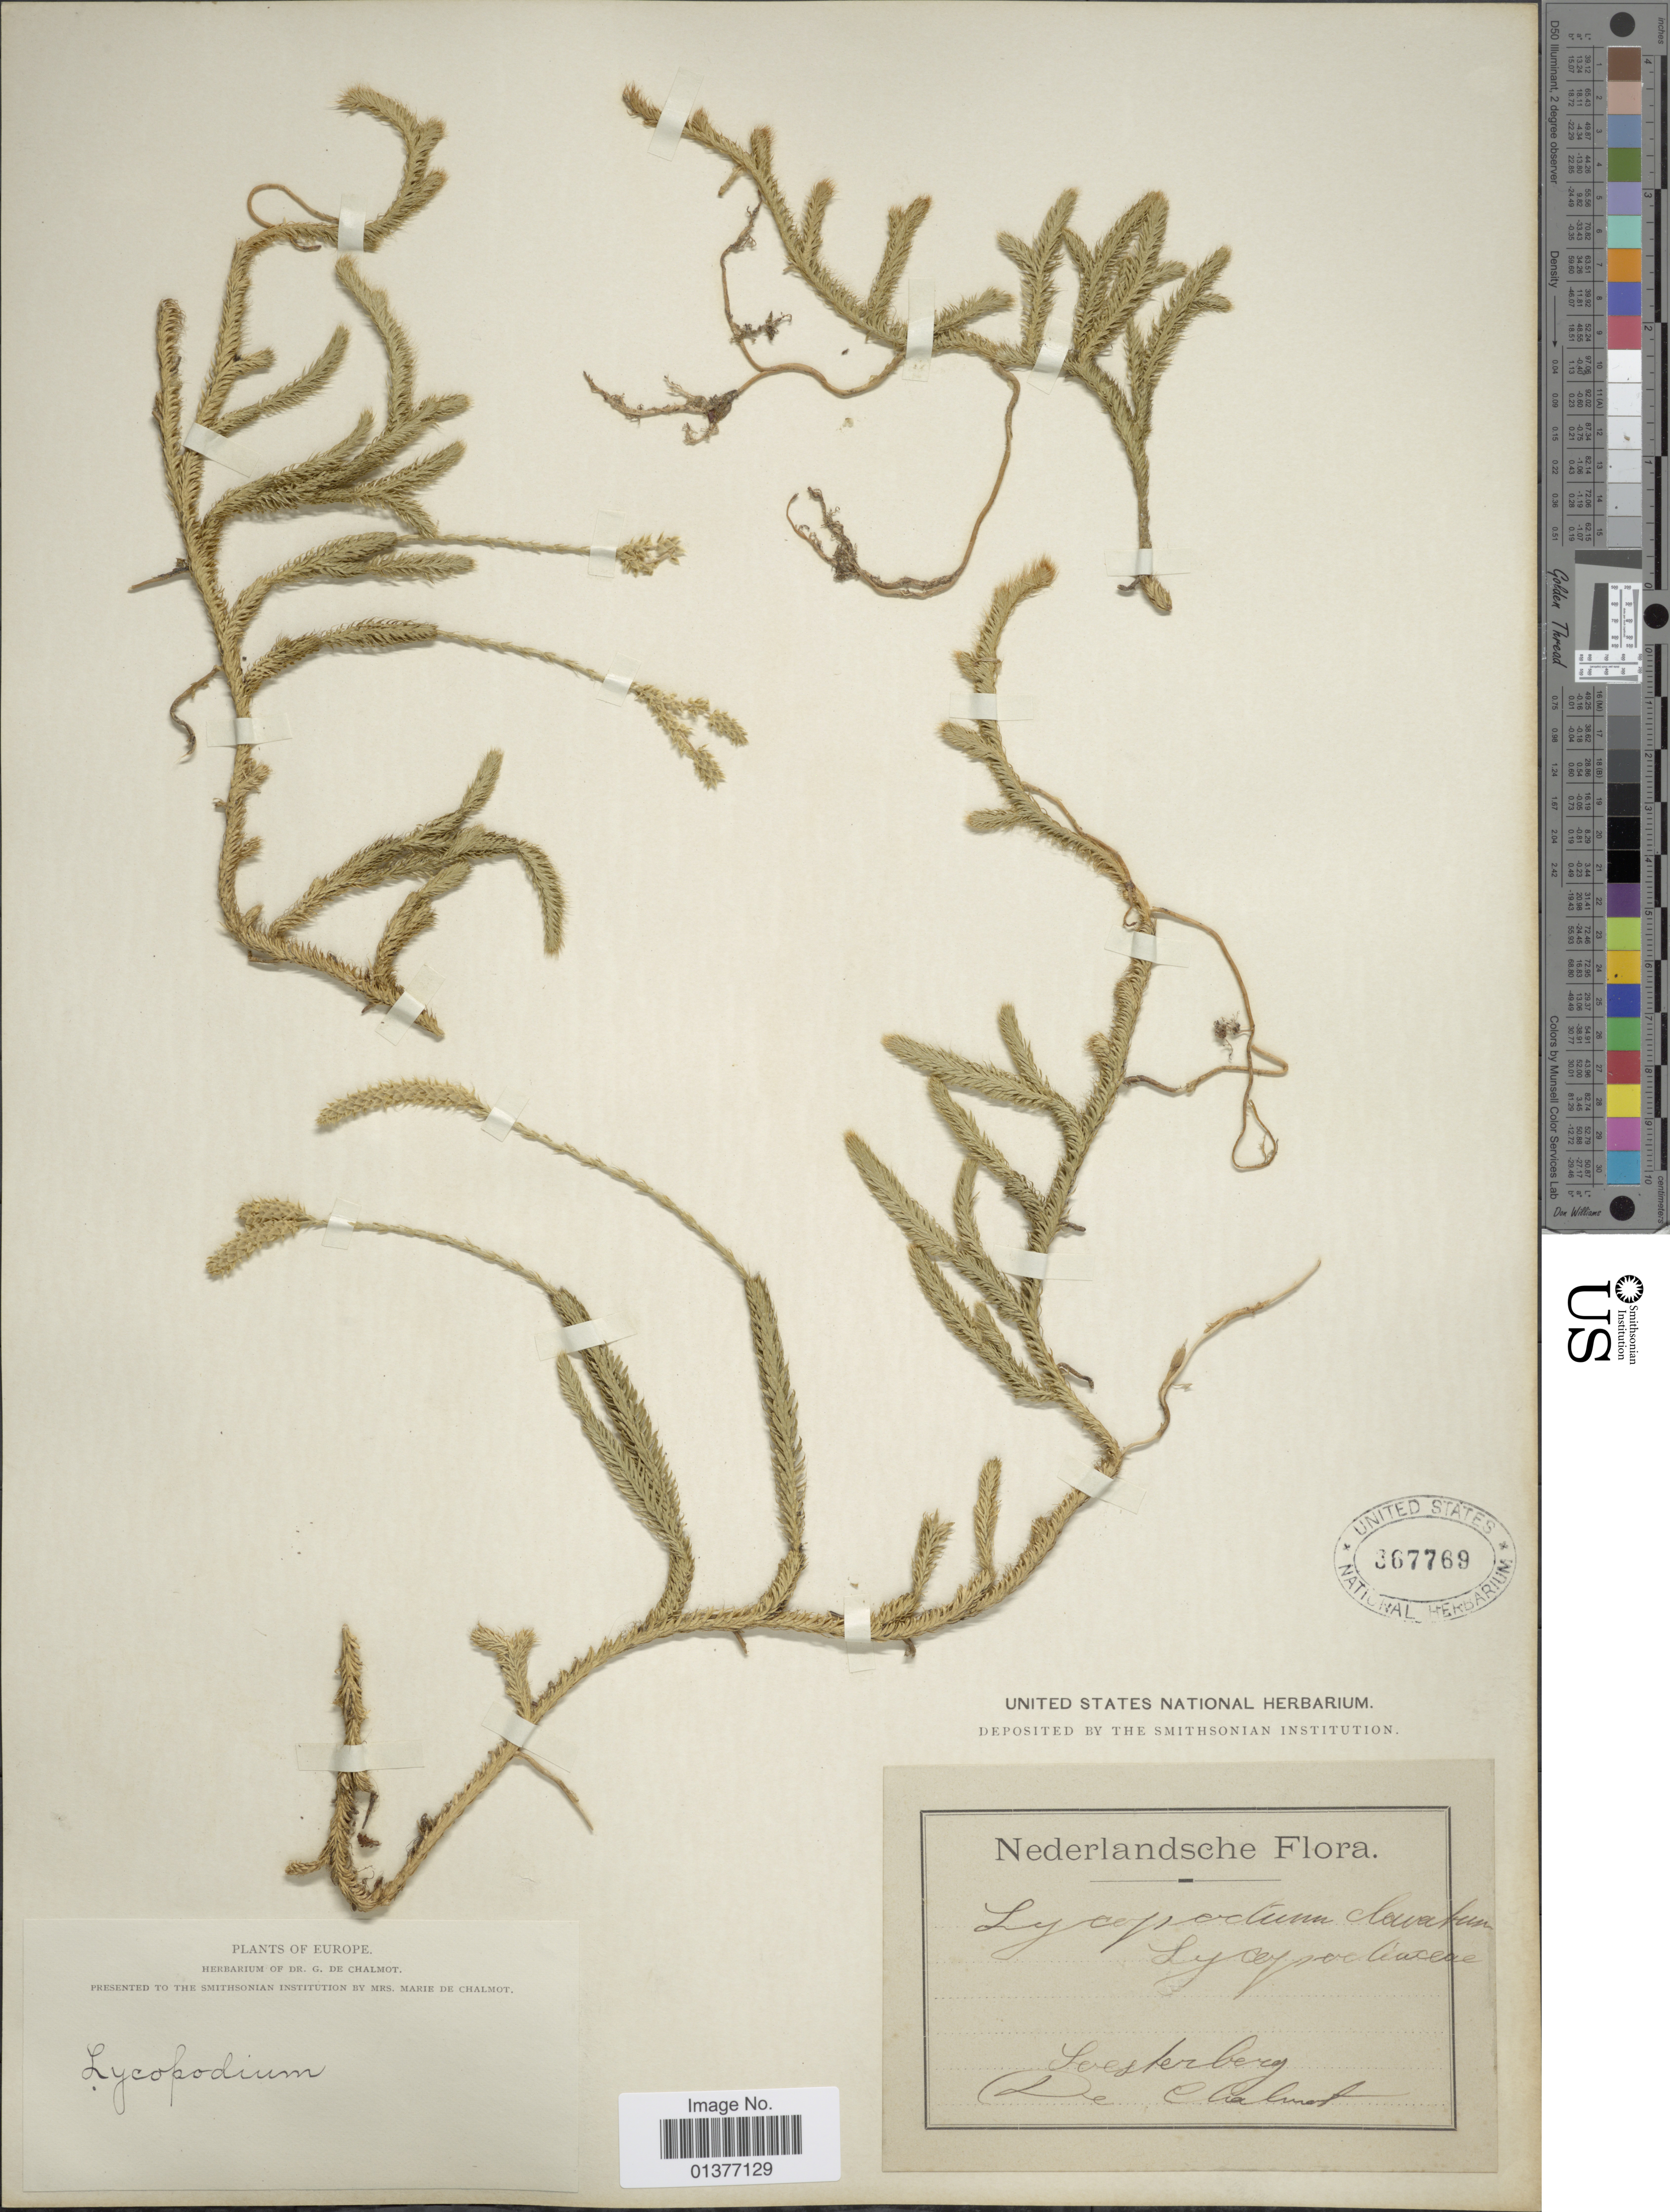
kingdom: Plantae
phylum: Tracheophyta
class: Lycopodiopsida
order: Lycopodiales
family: Lycopodiaceae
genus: Lycopodium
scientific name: Lycopodium clavatum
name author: L.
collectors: G. de Chalmot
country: Netherlands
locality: Soesterberg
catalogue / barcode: US 367769